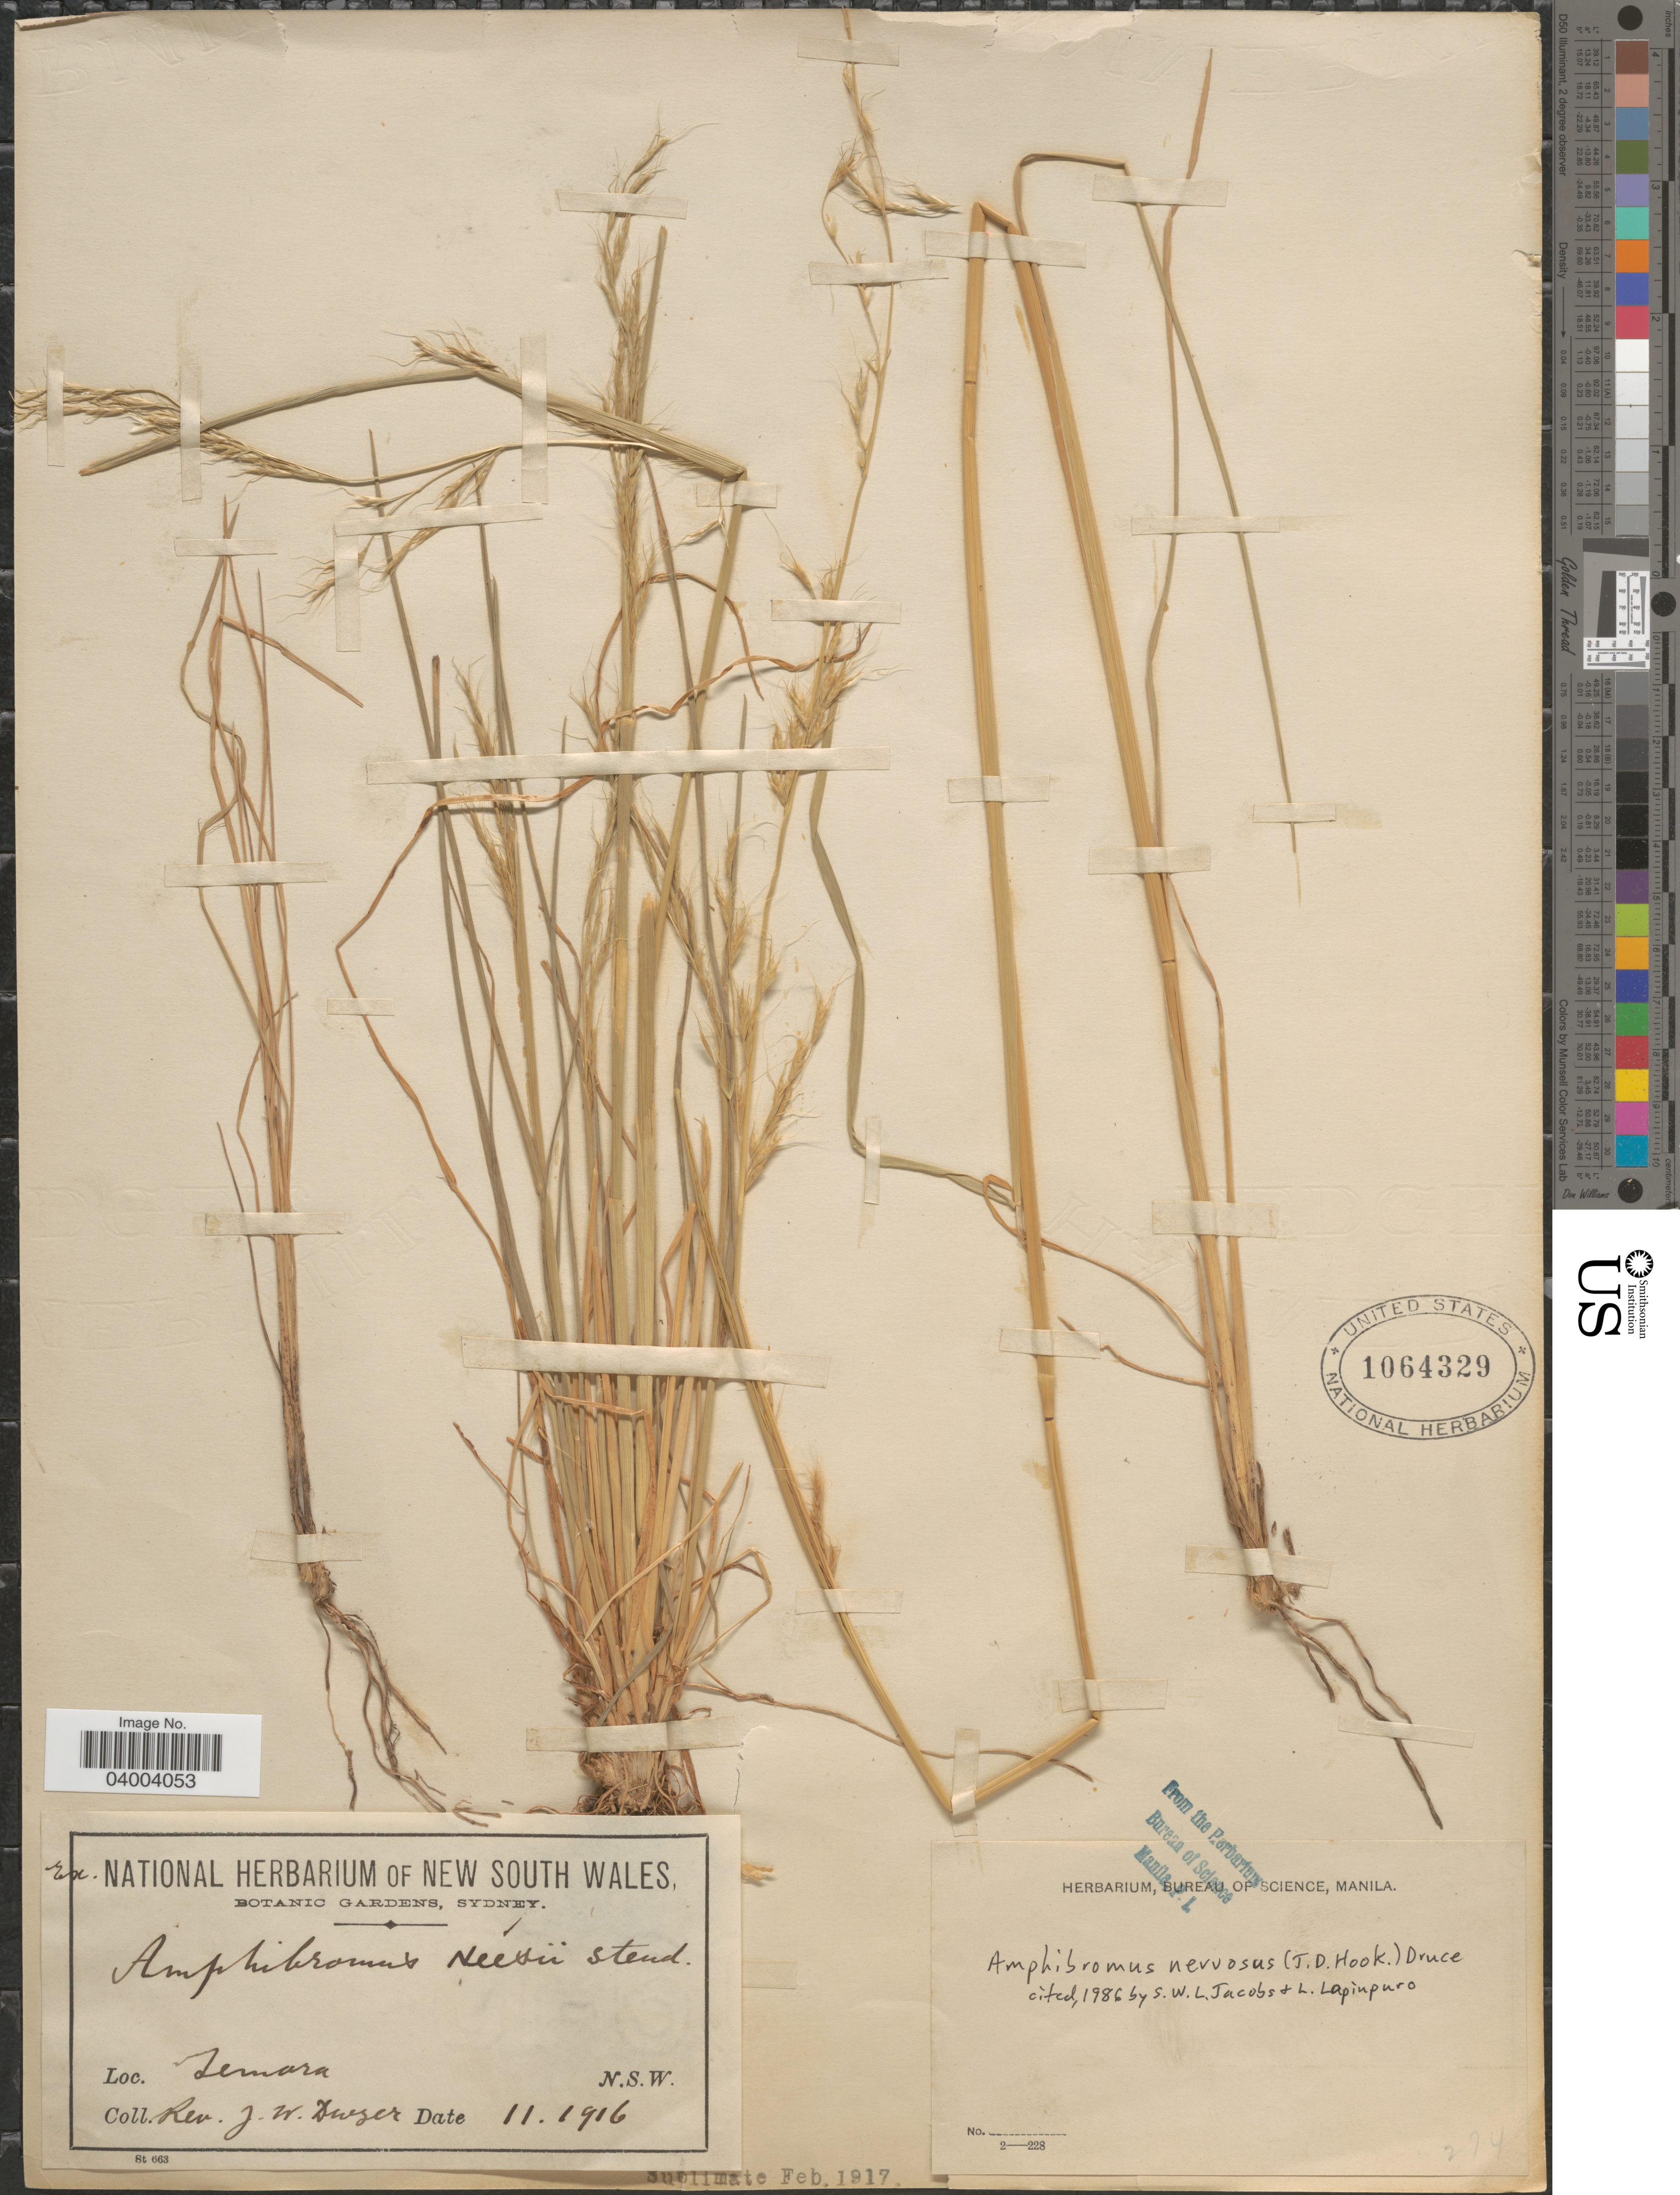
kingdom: Plantae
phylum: Tracheophyta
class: Liliopsida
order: Poales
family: Poaceae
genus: Amphibromus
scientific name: Amphibromus nervosus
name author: (Hook. f.) Baill.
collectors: J. Dwyer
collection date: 1916-11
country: Australia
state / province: New South Wales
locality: Temora.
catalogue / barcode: US 1064329